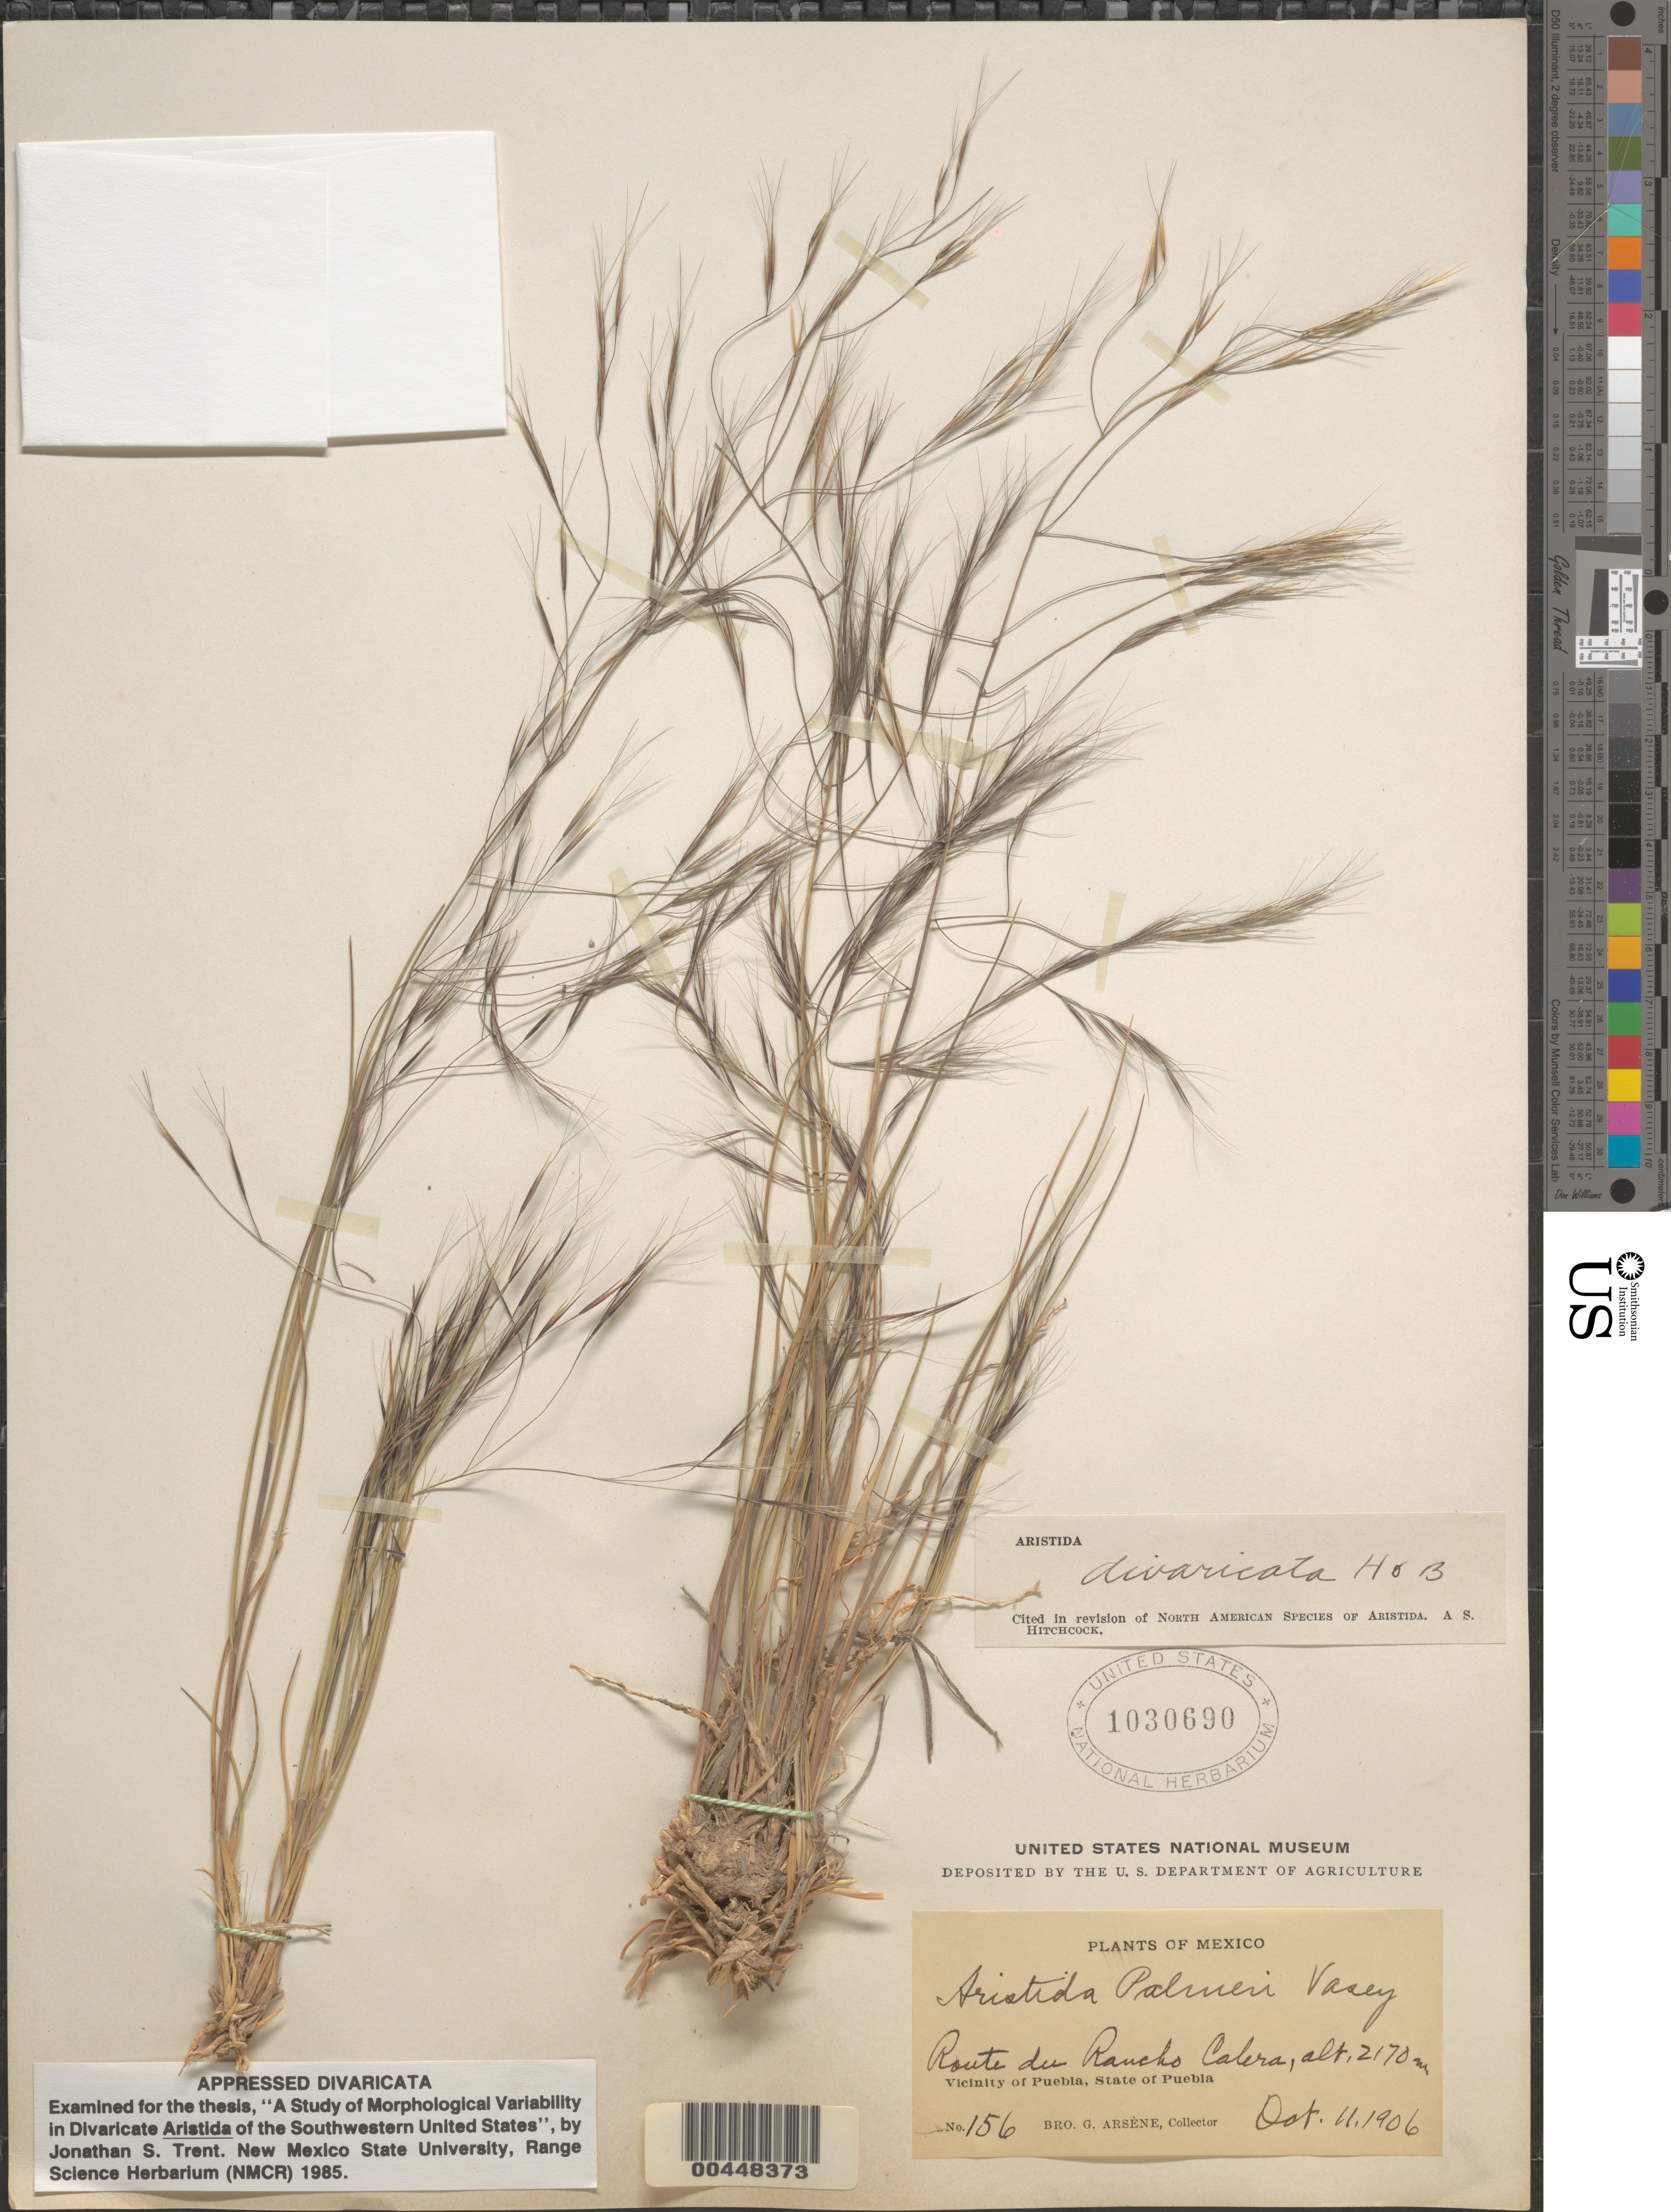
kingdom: Plantae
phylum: Tracheophyta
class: Liliopsida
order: Poales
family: Poaceae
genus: Aristida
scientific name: Aristida divaricata/havardii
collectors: Bro. G. Arsène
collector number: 156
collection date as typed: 11 Oct 1906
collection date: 1906-10-11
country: Mexico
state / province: Puebla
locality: Vicinity of Puebla, Route du Rancho Calera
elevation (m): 2170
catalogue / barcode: US 1030690